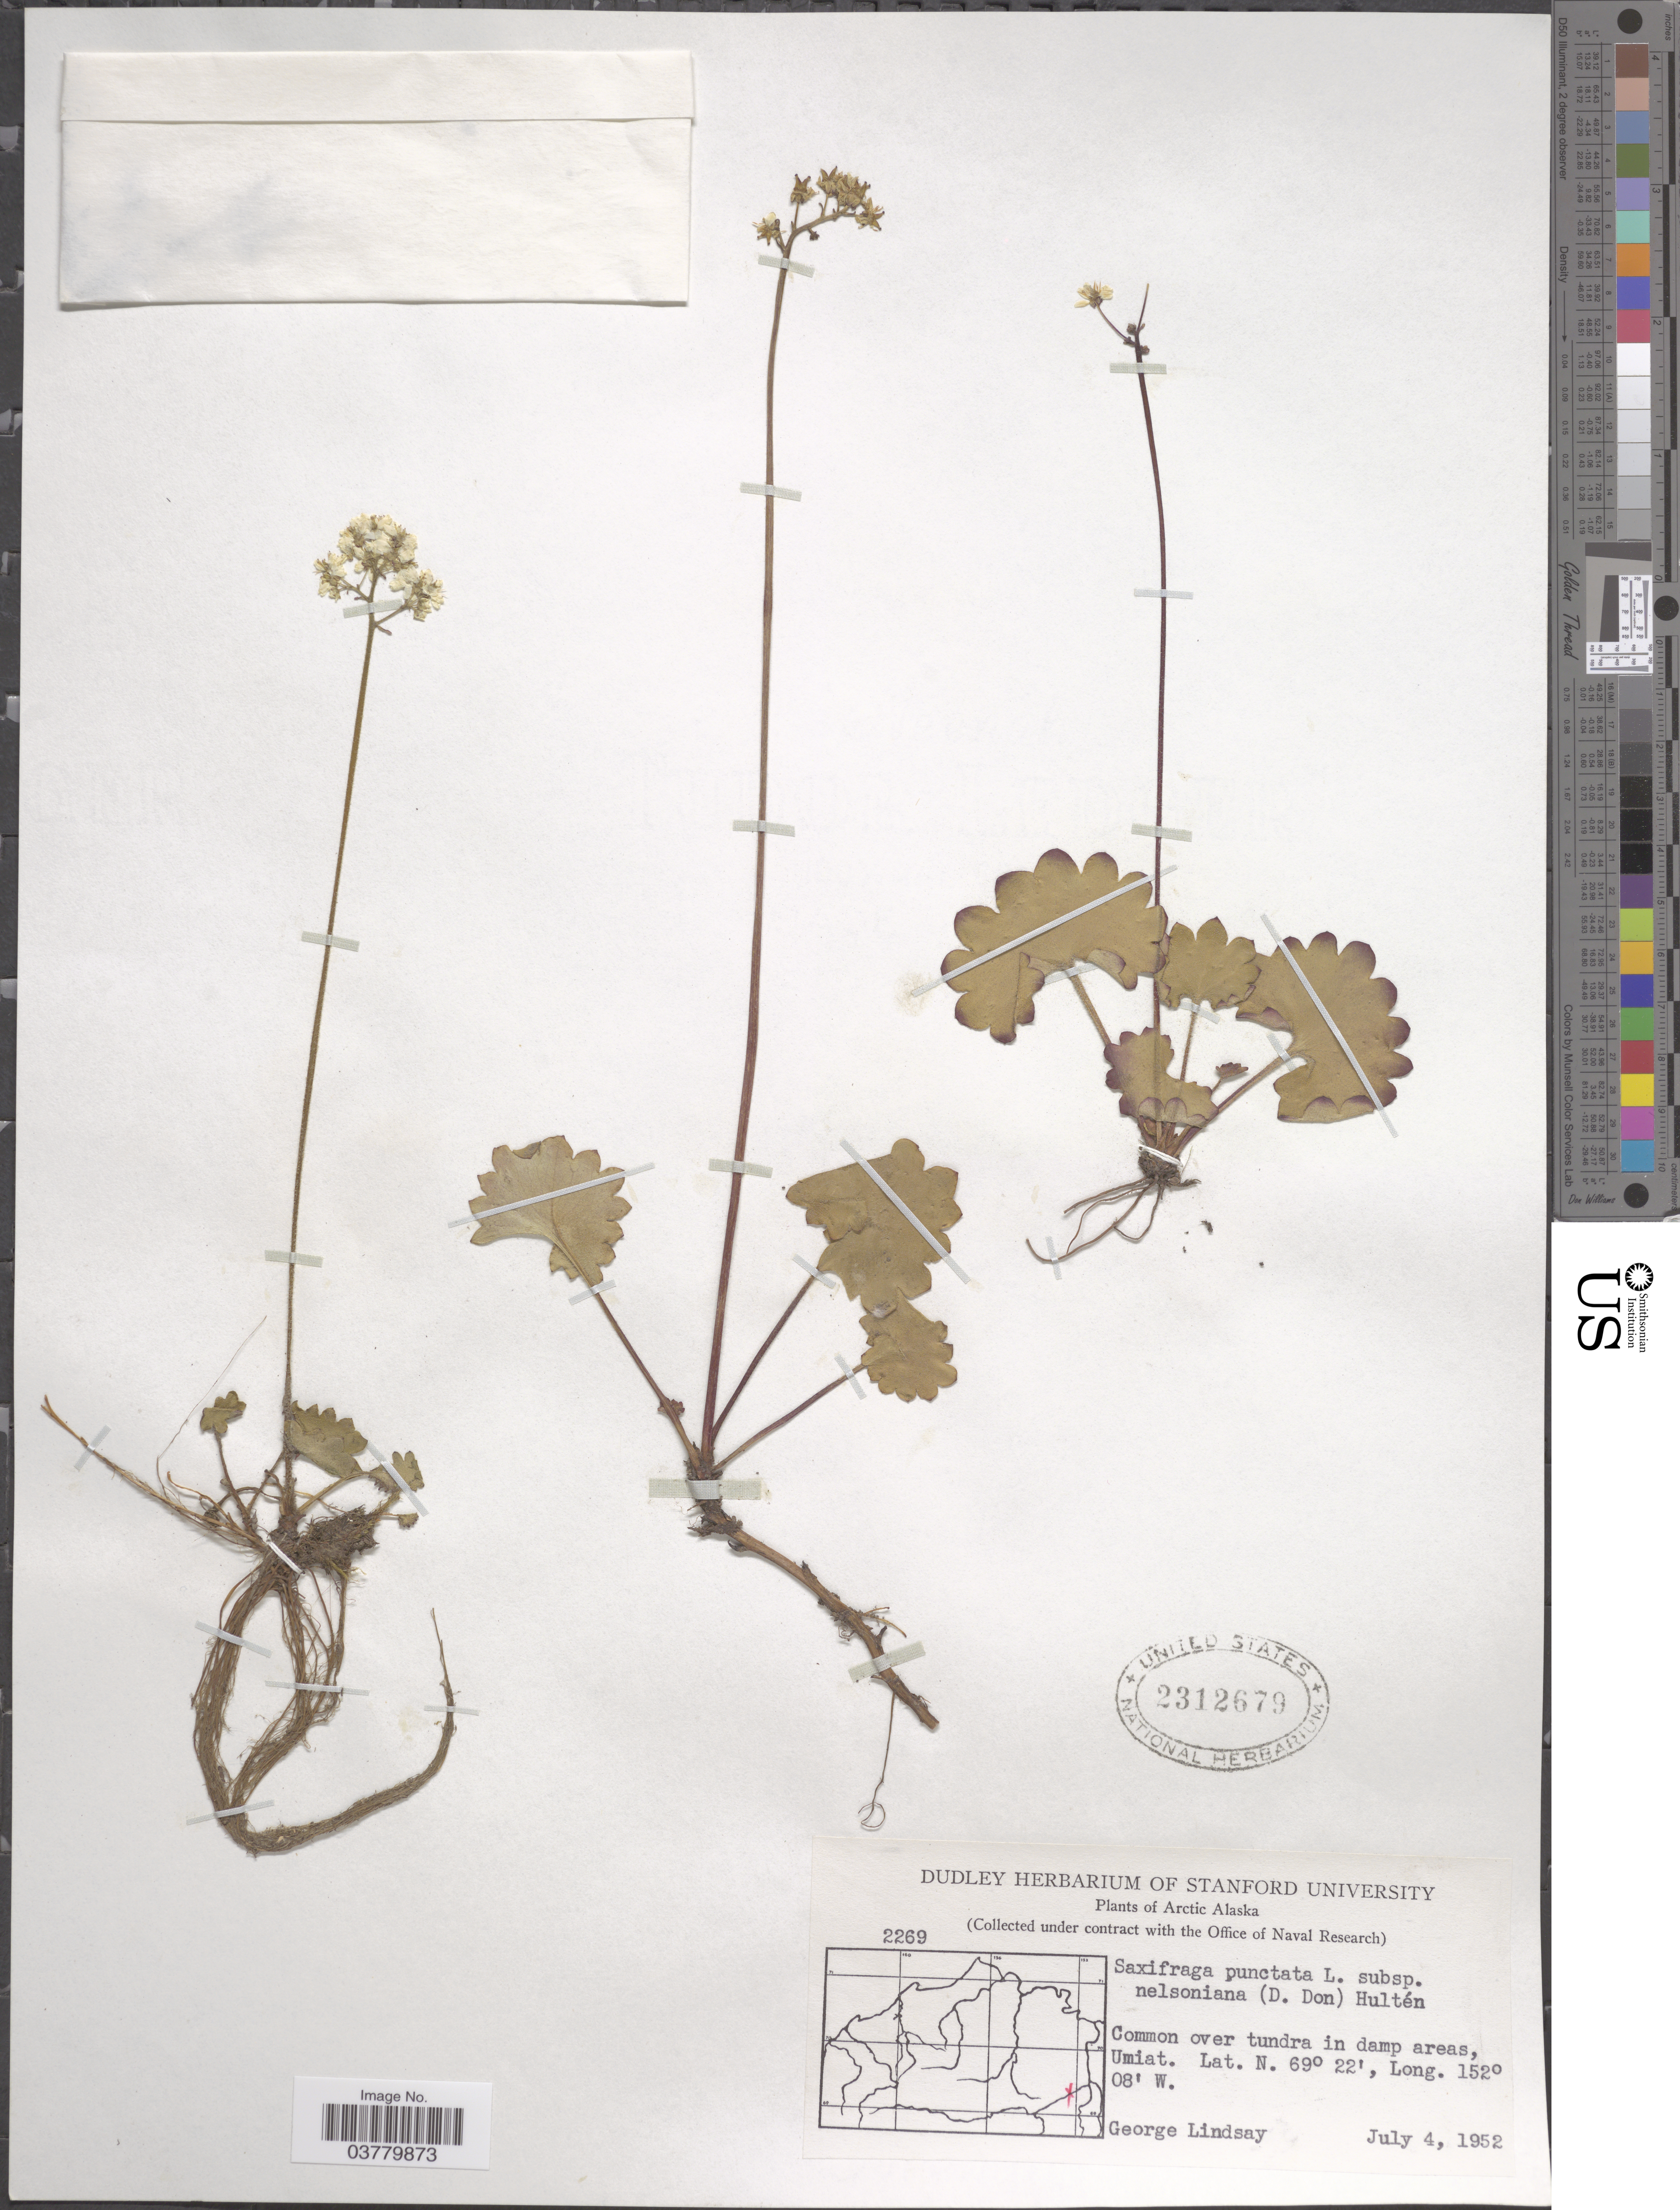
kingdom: Plantae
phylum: Tracheophyta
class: Magnoliopsida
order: Saxifragales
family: Saxifragaceae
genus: Micranthes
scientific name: Micranthes nelsoniana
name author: (D. Don) Small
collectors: G. Lindsay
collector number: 2269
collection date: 1952-07-04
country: United States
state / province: Alaska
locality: Arctic Alaska. Common over tundra in damp areas, Umiat.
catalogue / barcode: US 2312679